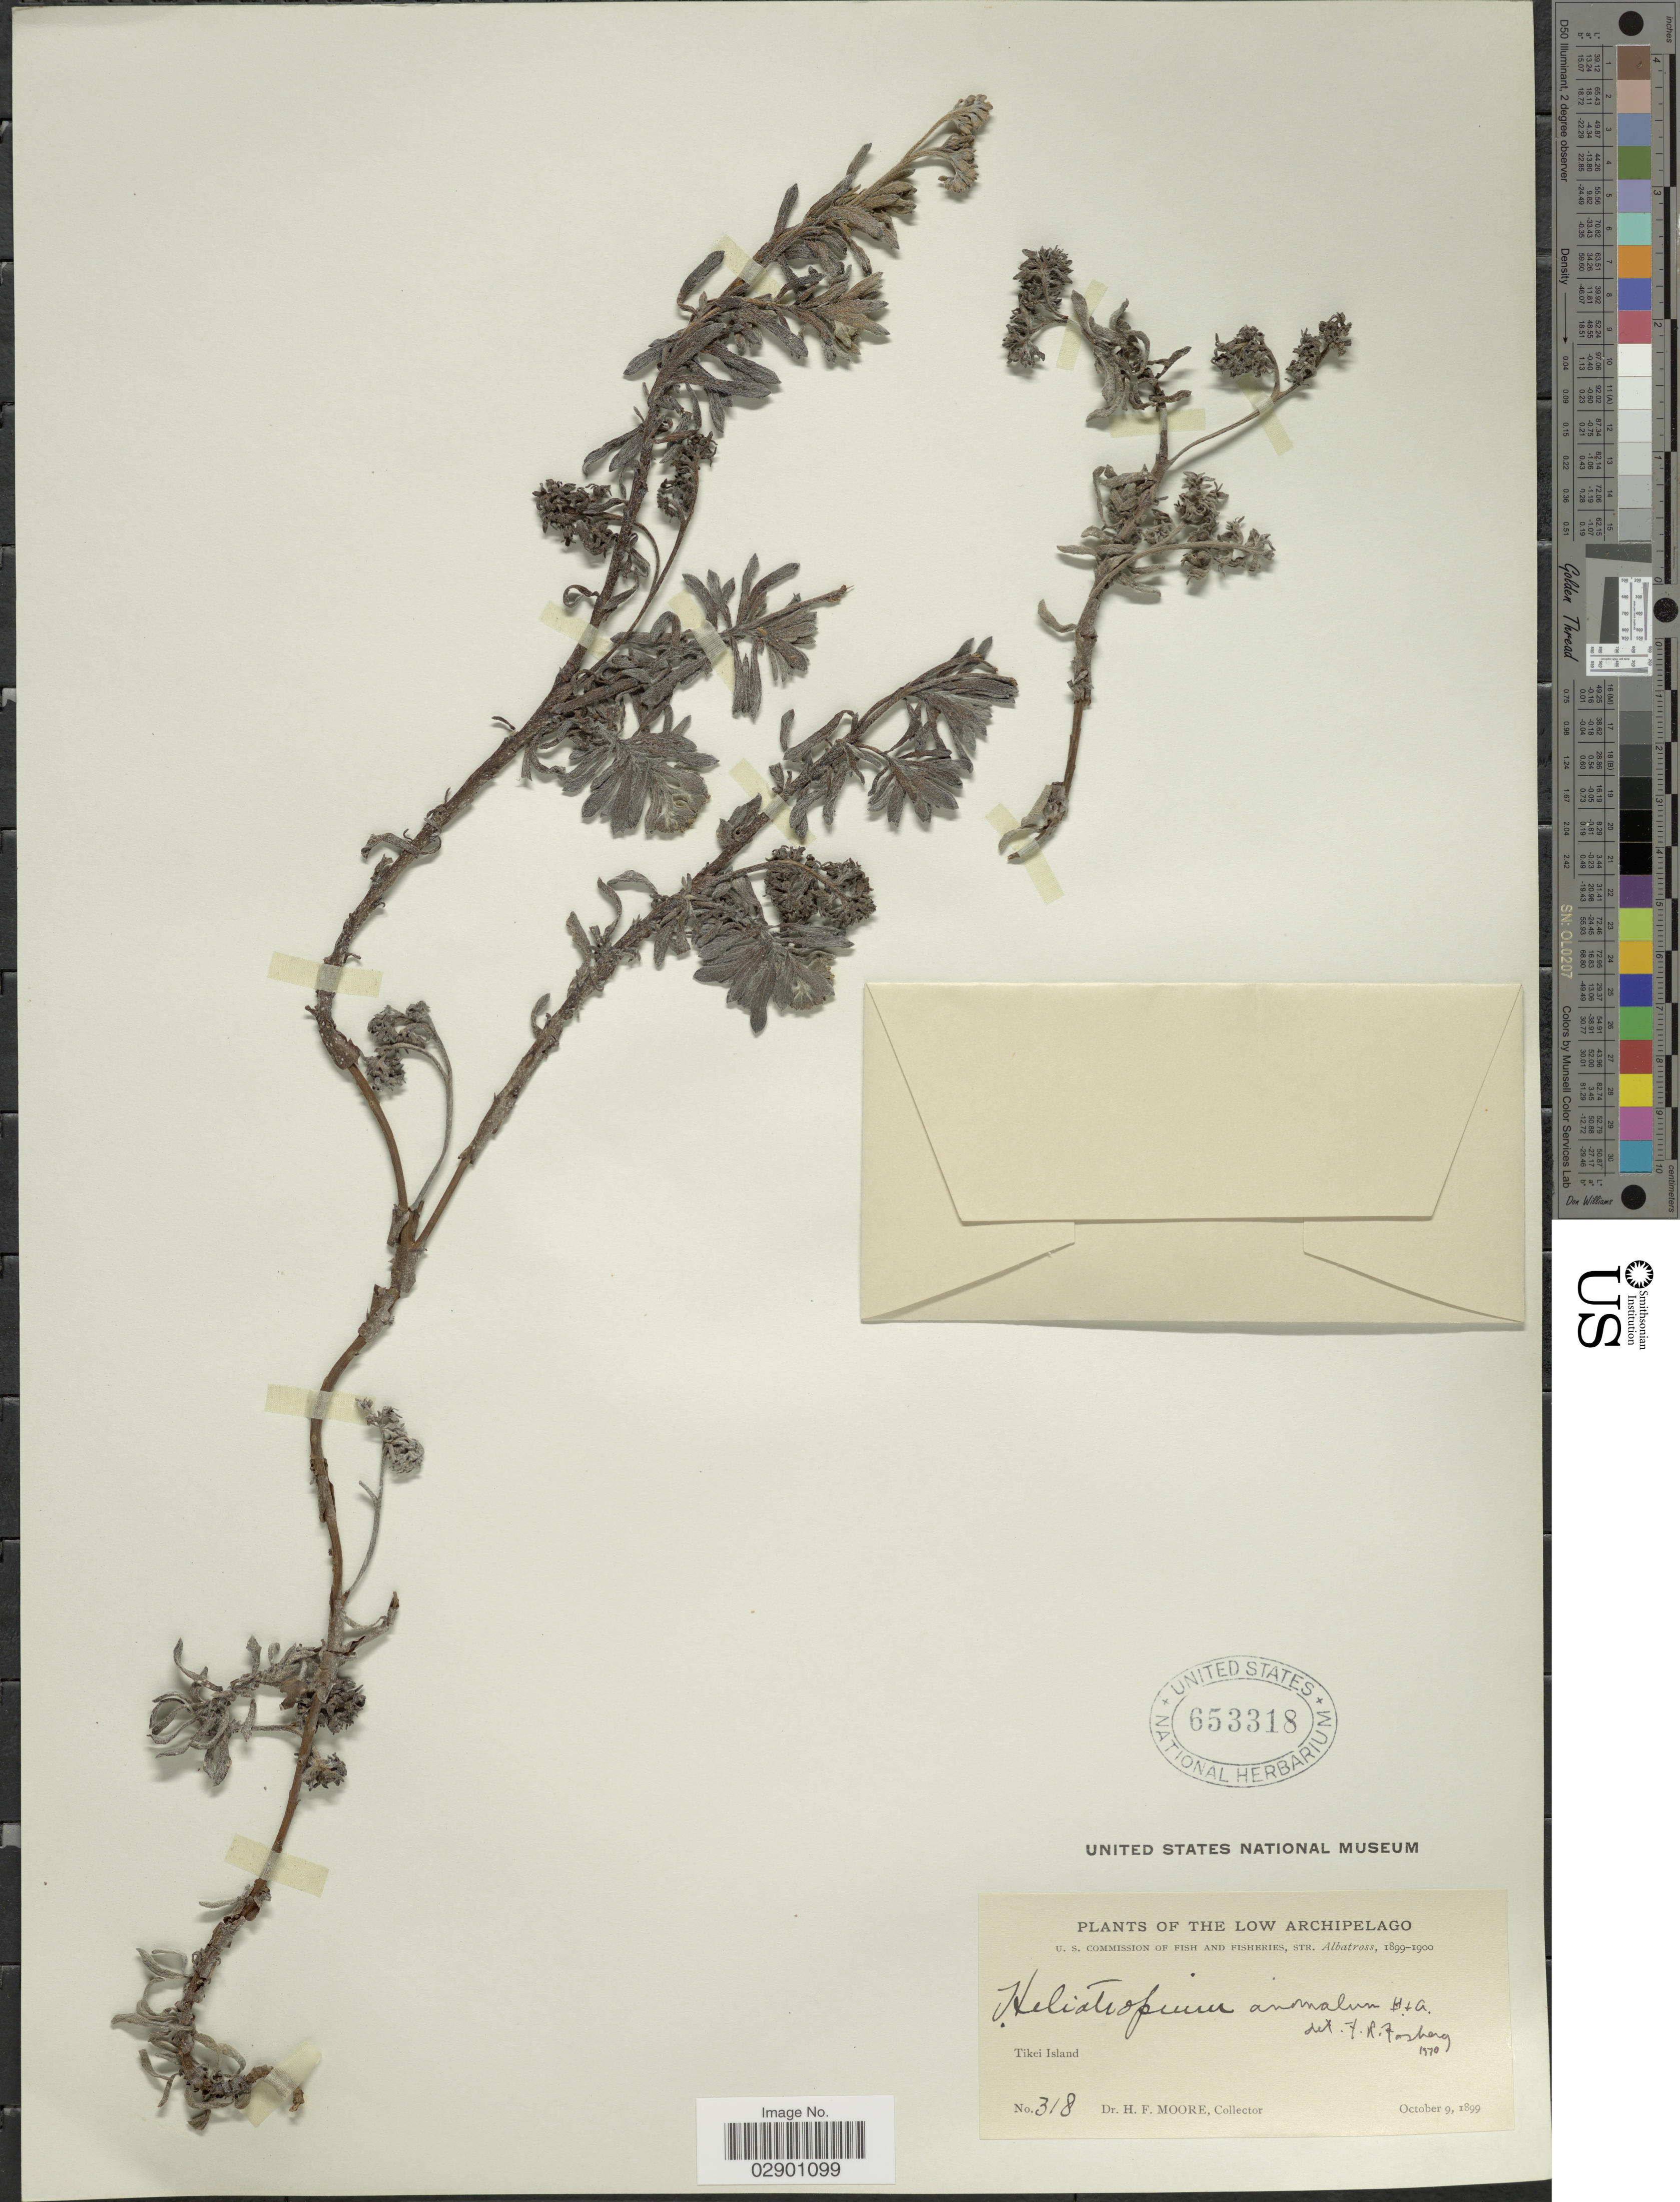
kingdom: Plantae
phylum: Tracheophyta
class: Magnoliopsida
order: Boraginales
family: Heliotropiaceae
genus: Heliotropium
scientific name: Heliotropium anomalum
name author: Hook. & Arn.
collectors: H. F. Moore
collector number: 318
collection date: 1899-10-09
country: French Polynesia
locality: The Low Archipelago. Tikei Island.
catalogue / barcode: US 653318